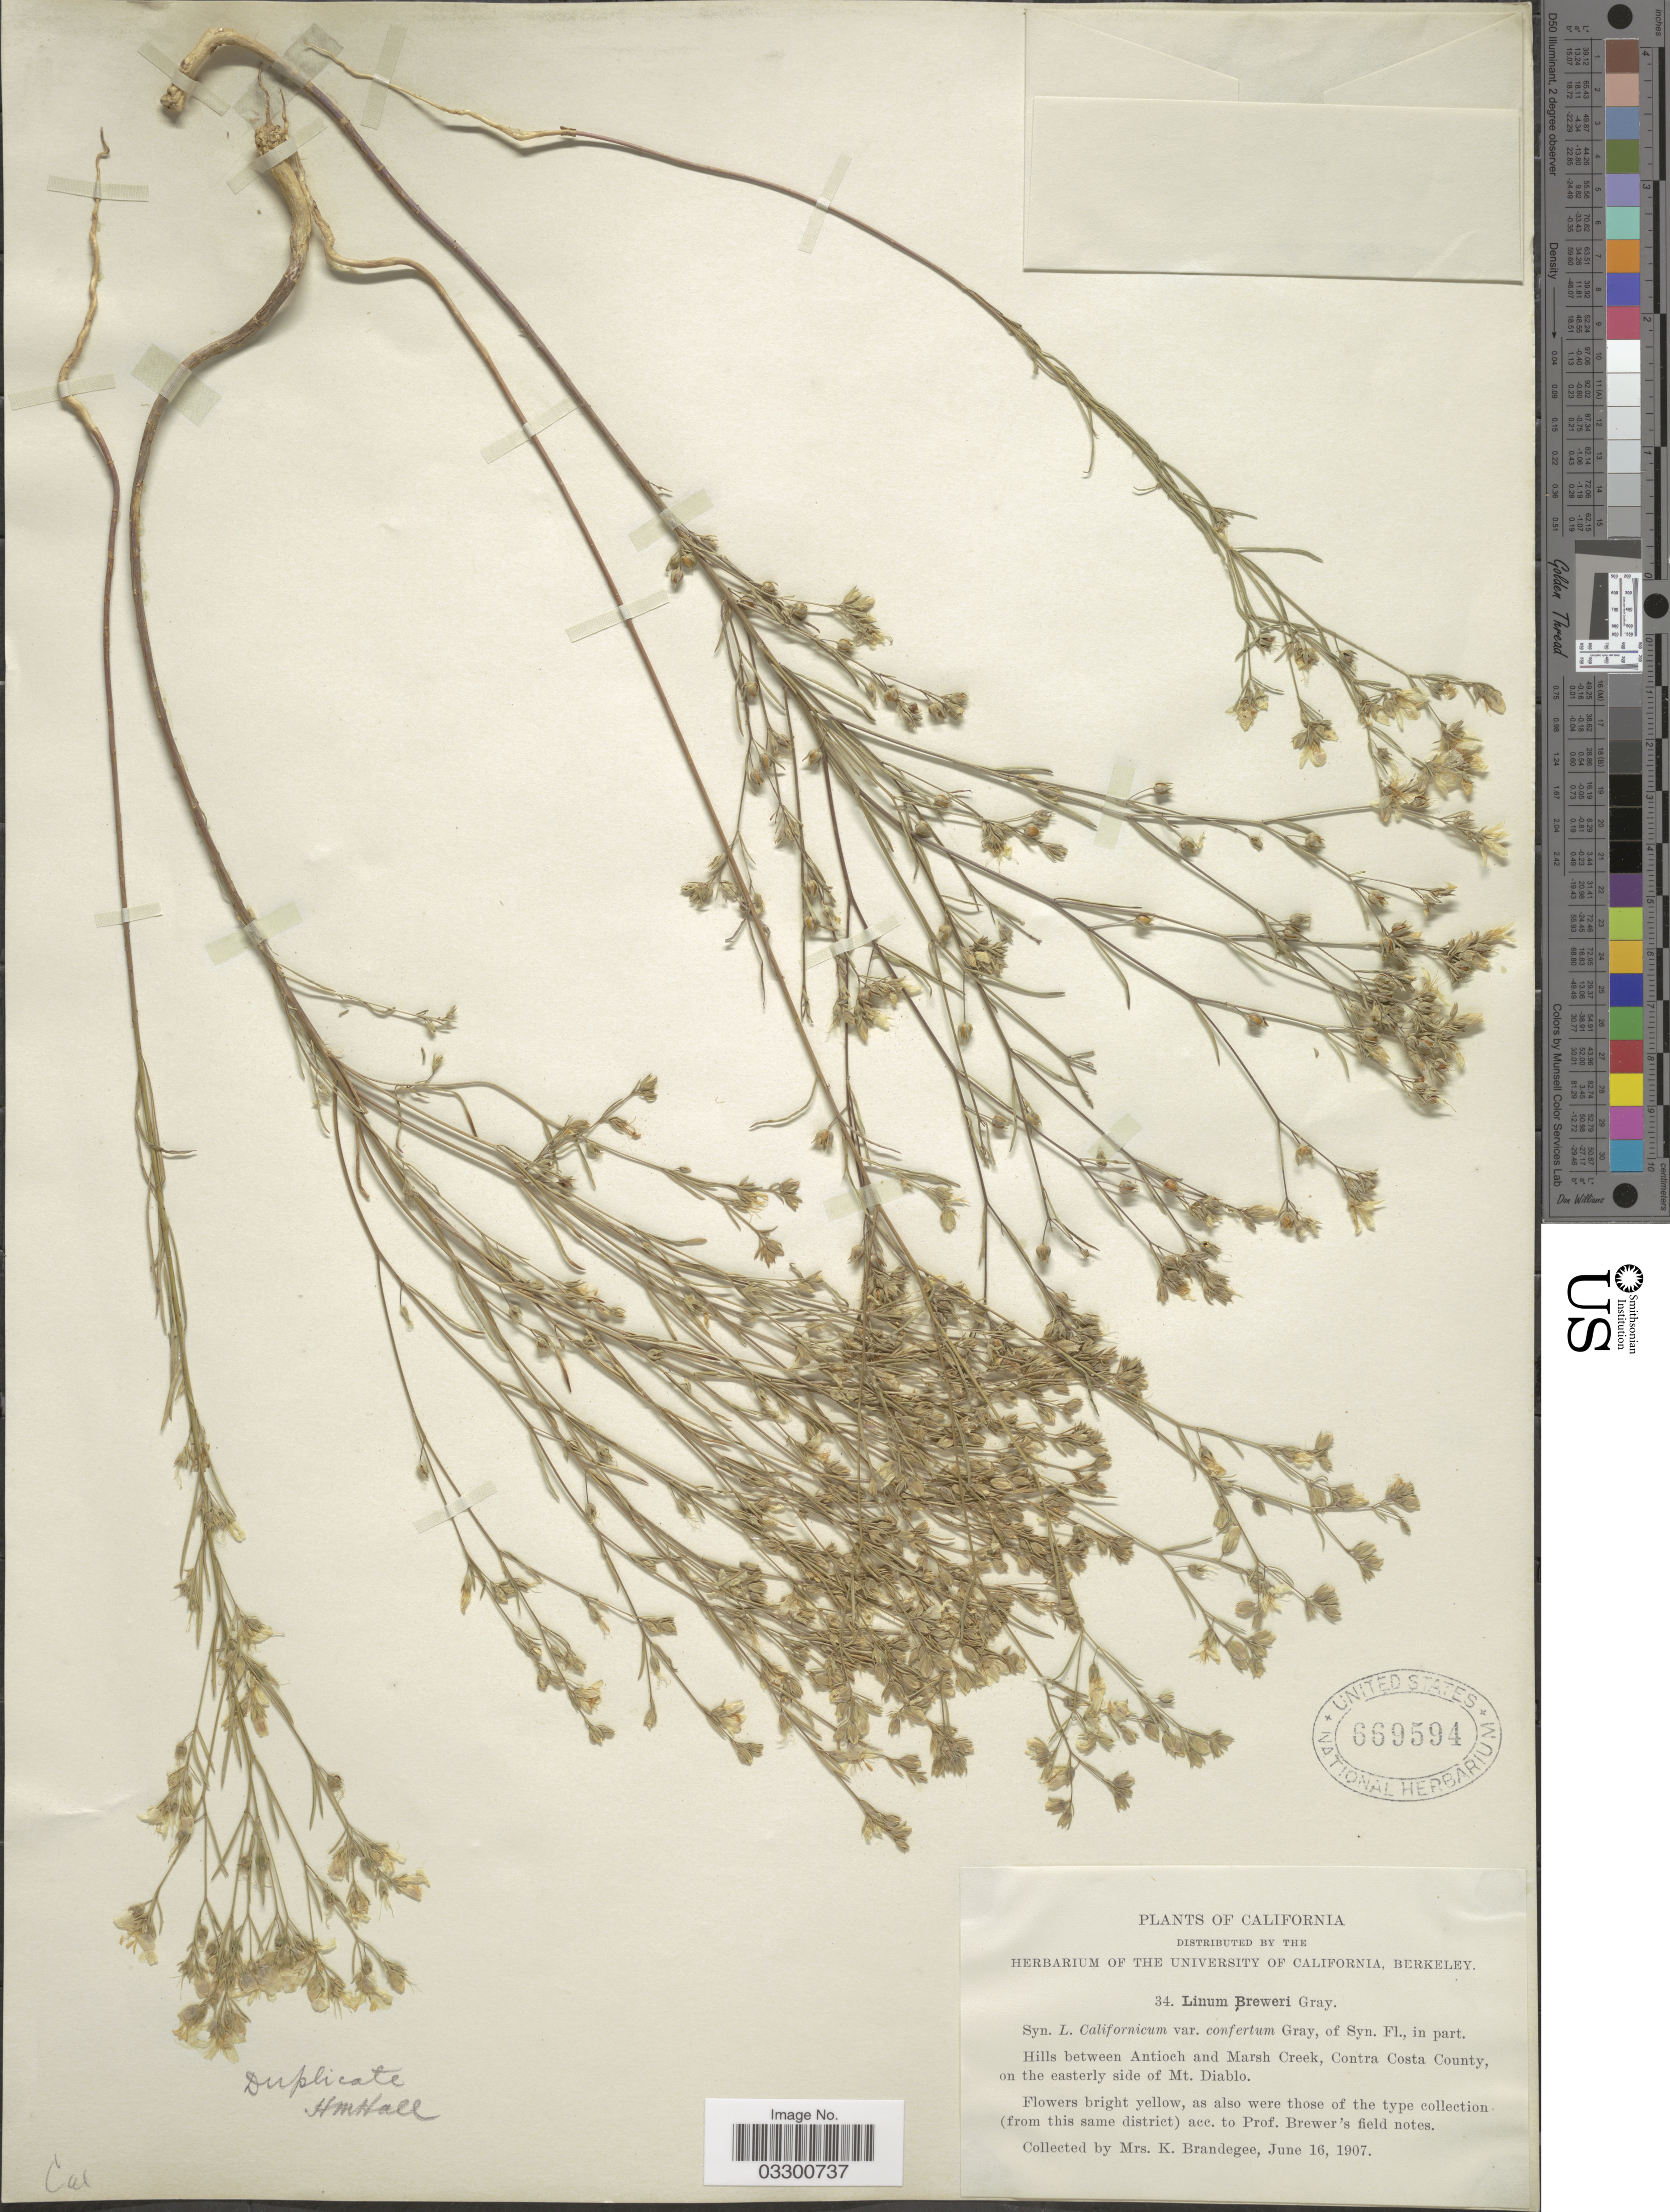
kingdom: Plantae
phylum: Tracheophyta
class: Magnoliopsida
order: Malpighiales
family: Linaceae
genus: Hesperolinon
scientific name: Hesperolinon breweri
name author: (A. Gray) Small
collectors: M. K. Brandegee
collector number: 34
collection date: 1907-06-16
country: United States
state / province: California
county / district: Contra Costa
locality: Hills between Antioch and Marsh Creek, Contra Costa County, on the easterly side of Mt. Diablo.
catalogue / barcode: US 669594